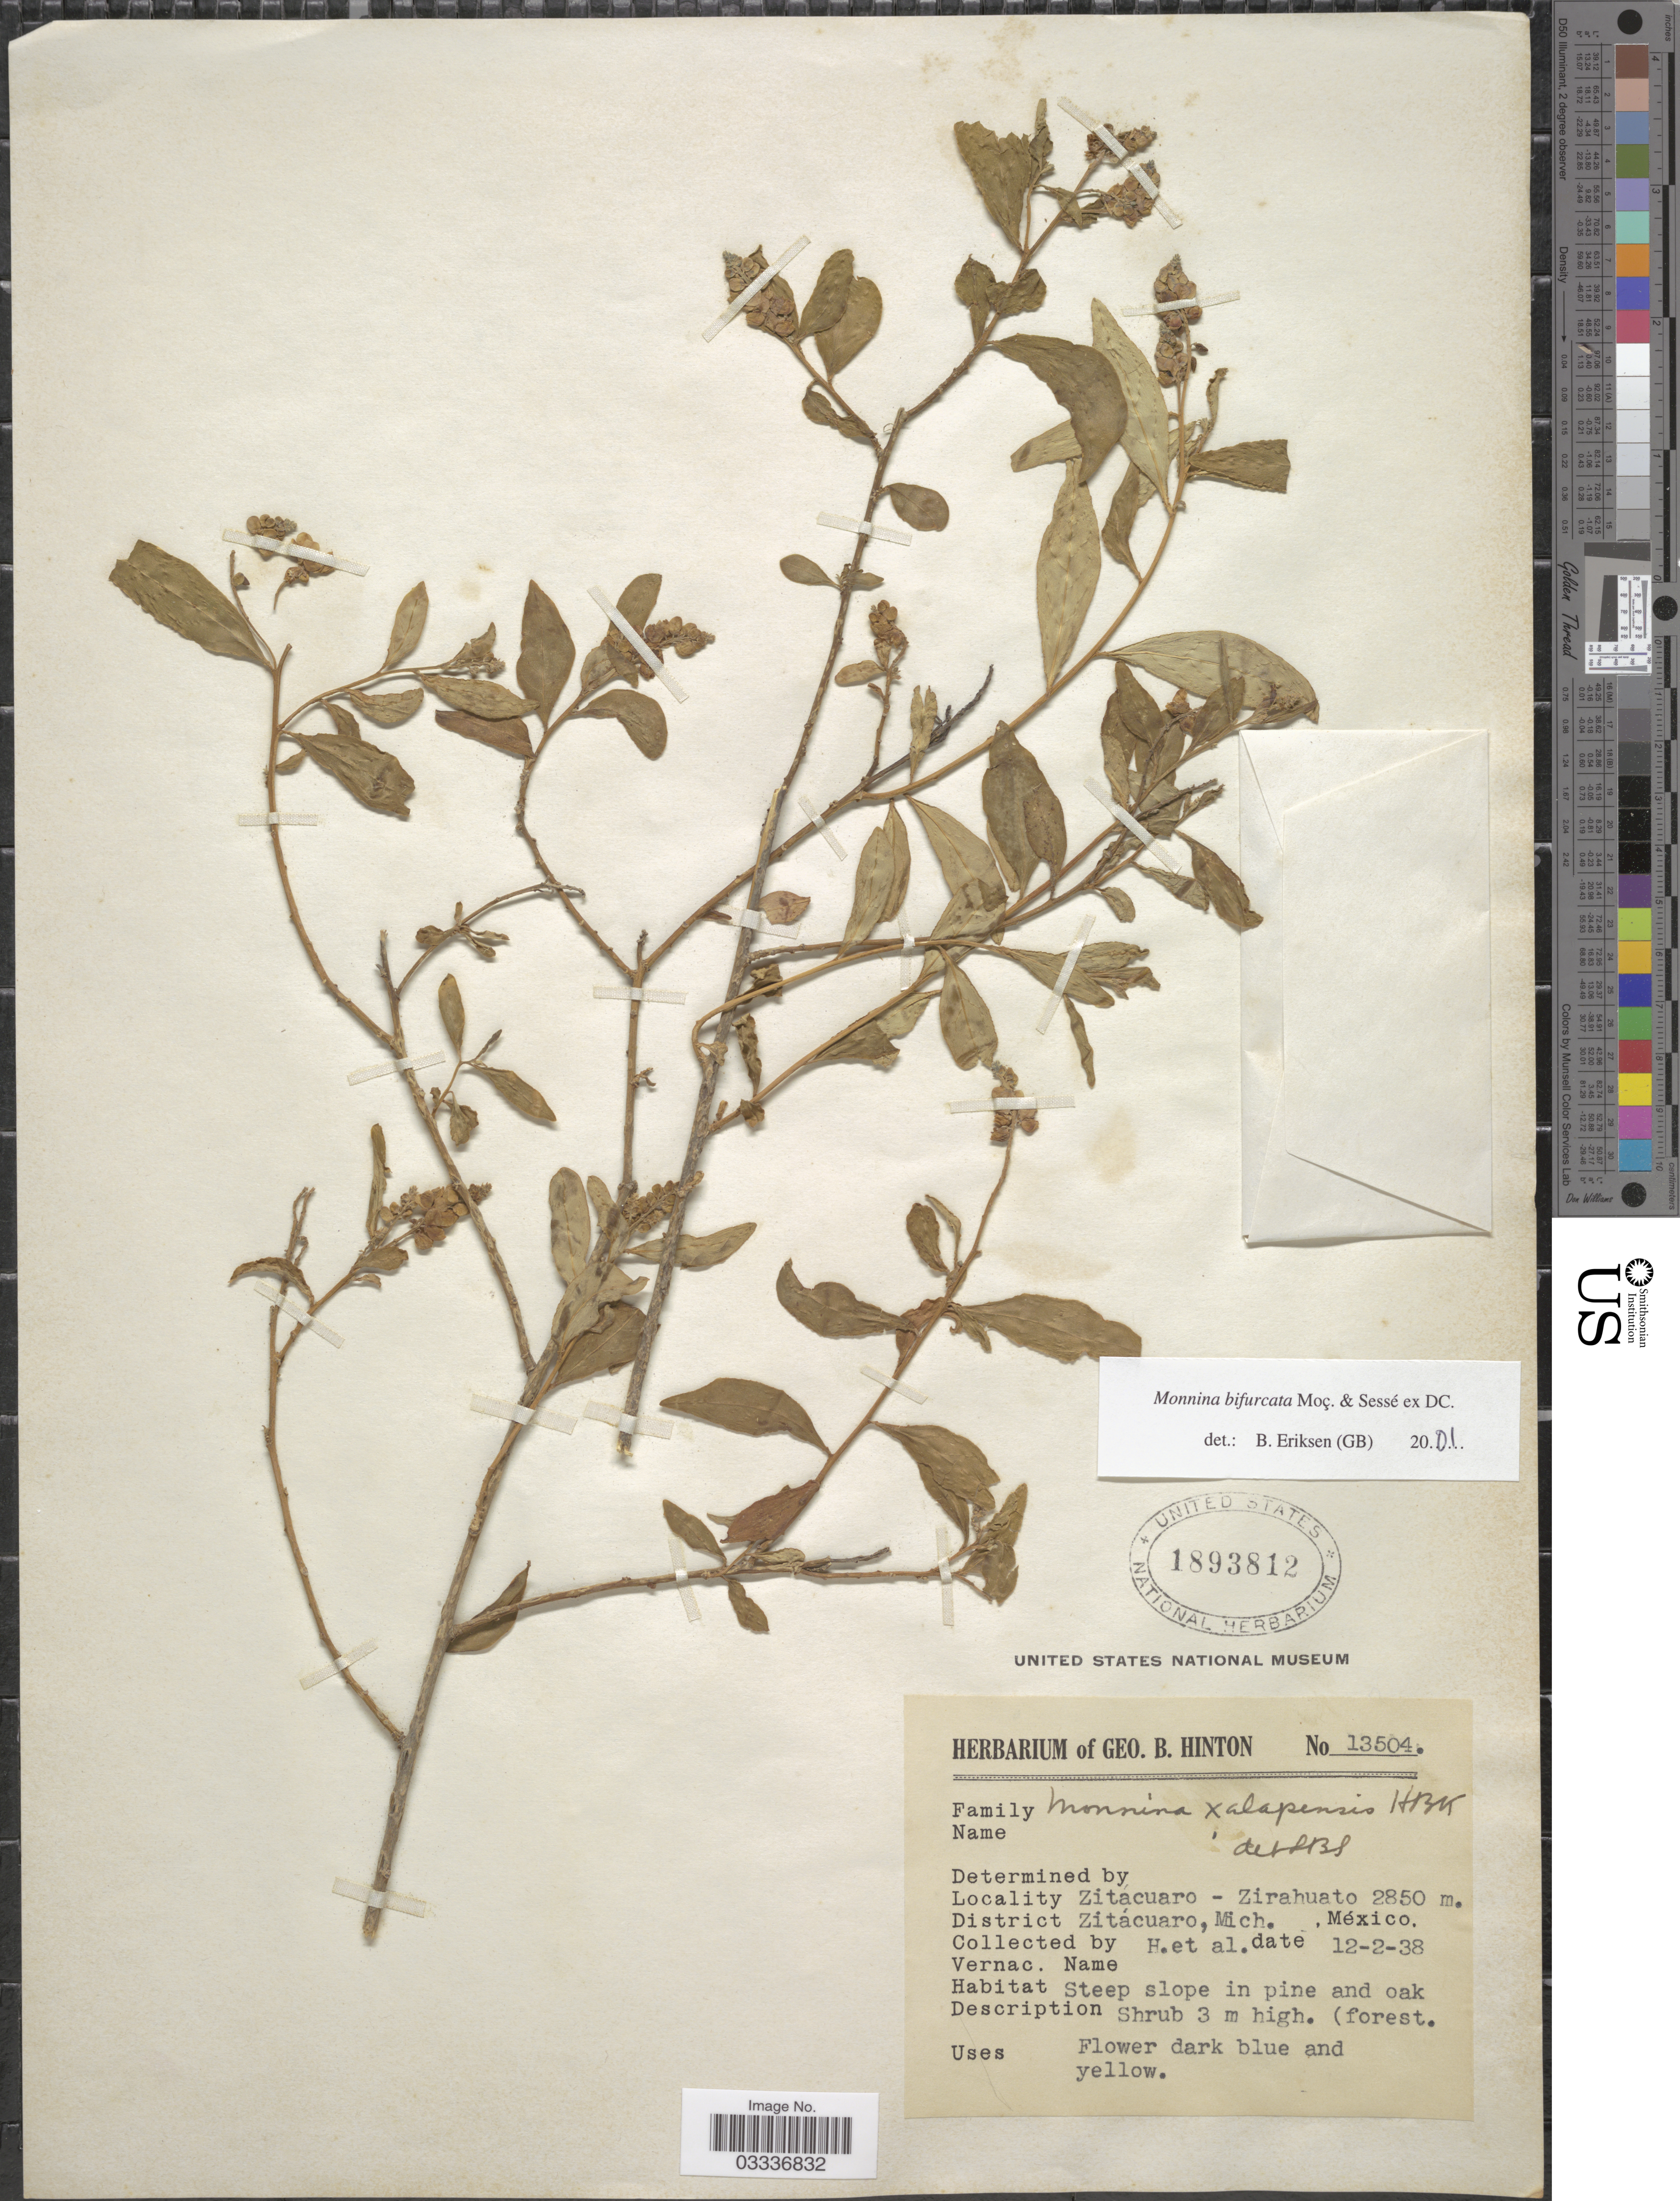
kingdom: Plantae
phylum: Tracheophyta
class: Magnoliopsida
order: Fabales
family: Polygalaceae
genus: Monnina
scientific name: Monnina bifurcata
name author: Sessé & Moc. ex DC.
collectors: G. B. Hinton & et al.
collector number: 13504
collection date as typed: Transcribed d/m/y: 12/2/38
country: Mexico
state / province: Michoacán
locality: Zitácuaro - Zirahuato. District Zitácuaro.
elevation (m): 2850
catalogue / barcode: US 1893812